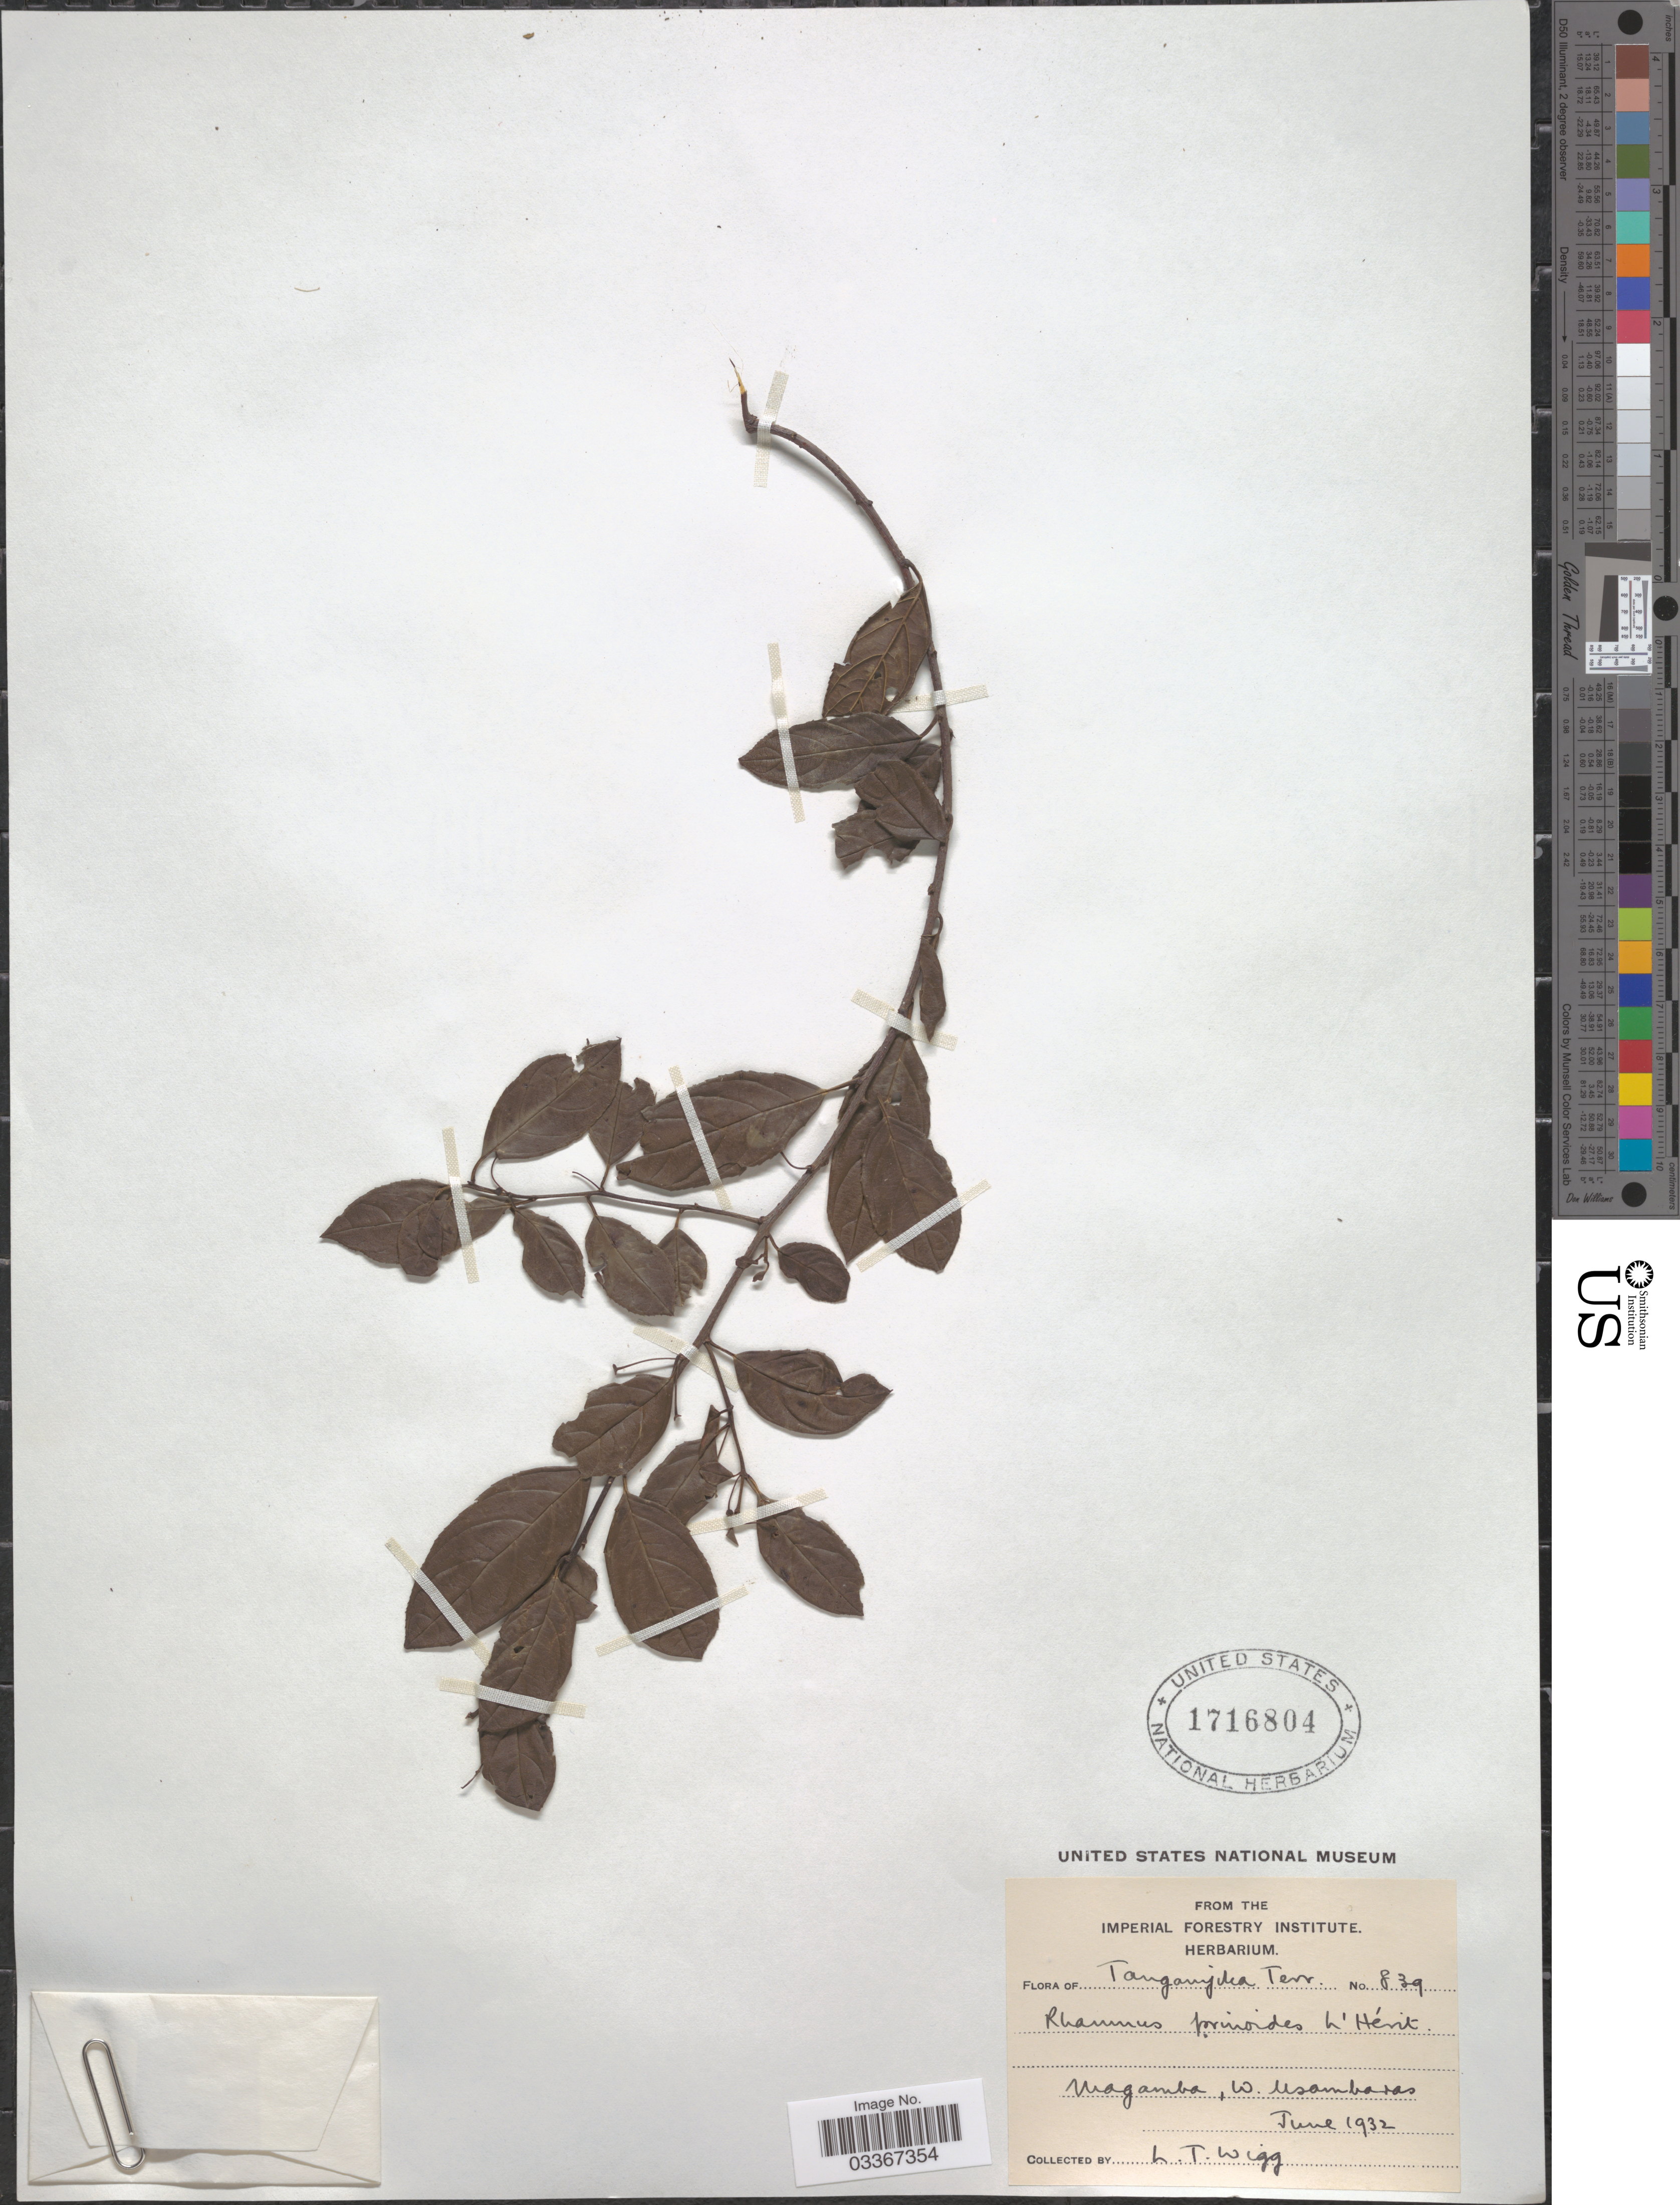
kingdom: Plantae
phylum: Tracheophyta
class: Magnoliopsida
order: Rosales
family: Rhamnaceae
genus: Rhamnus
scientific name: Rhamnus prinoides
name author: L'Hér.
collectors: L. Wigg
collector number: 839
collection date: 1932-06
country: Tanzania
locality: Tanganjika Terr. Magamba, W. Usambaras.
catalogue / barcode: US 1716804